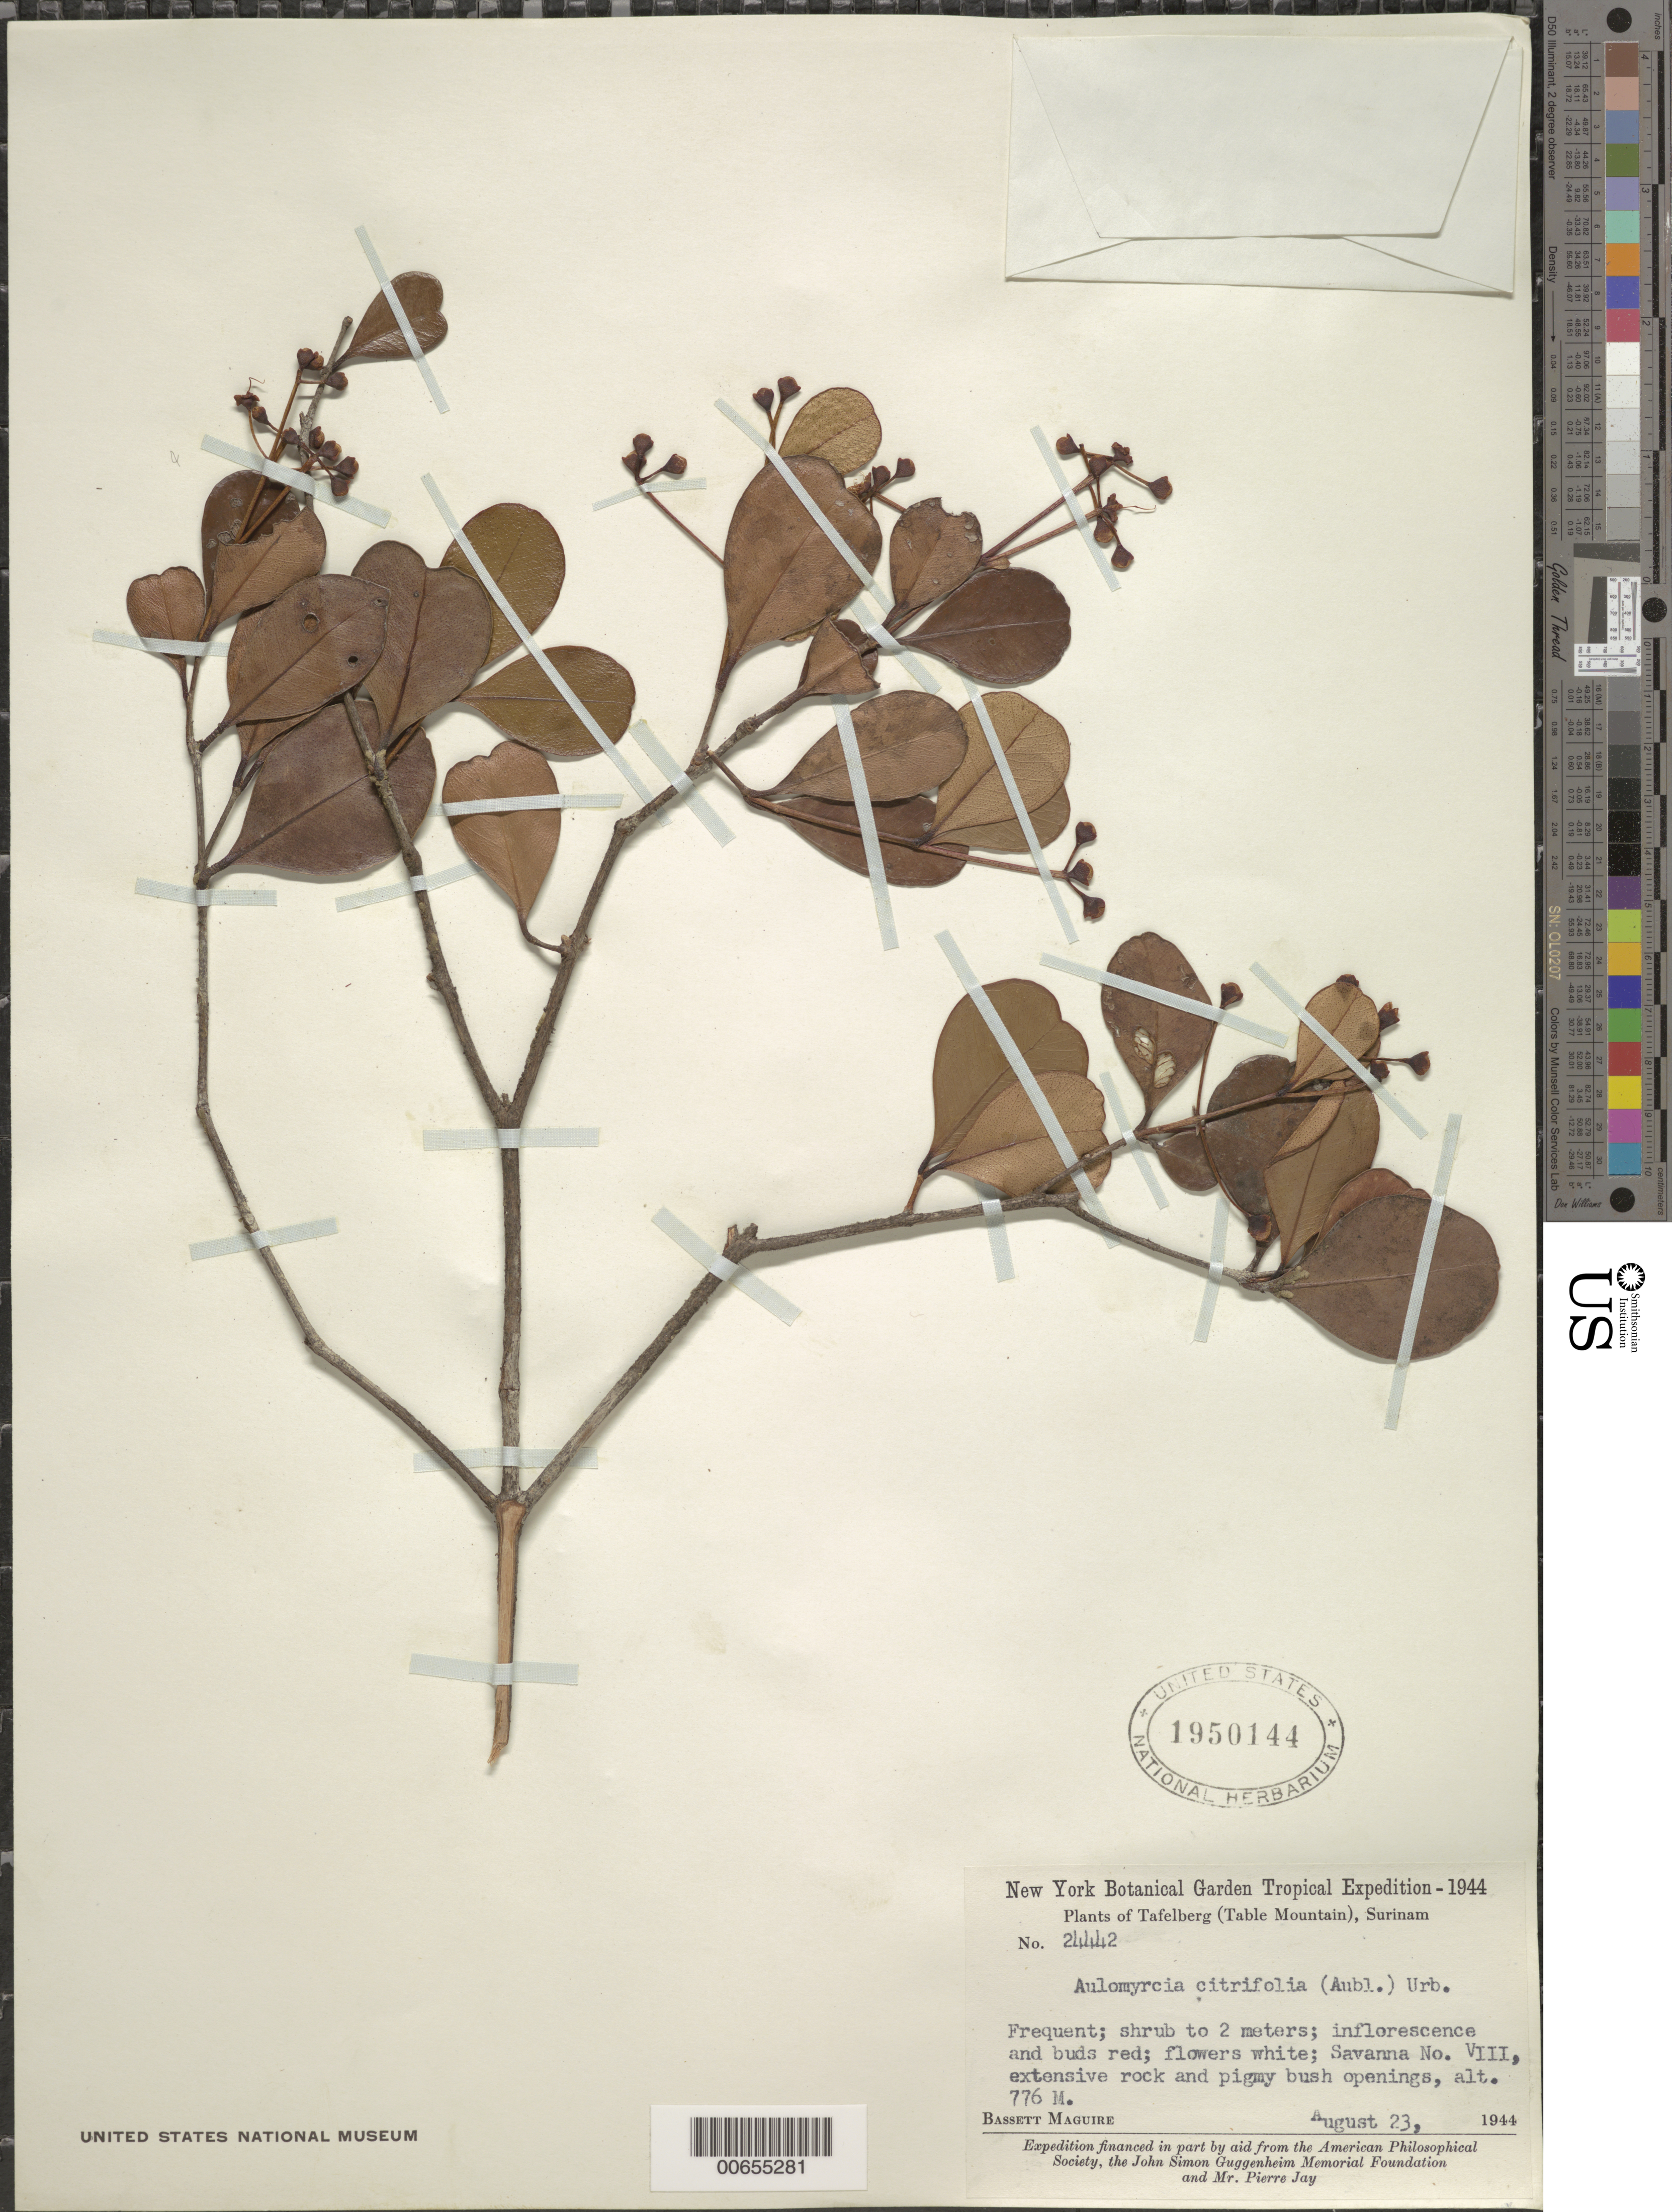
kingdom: Plantae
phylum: Tracheophyta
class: Magnoliopsida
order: Myrtales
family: Myrtaceae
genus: Myrcia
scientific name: Myrcia citrifolia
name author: (Aubl.) Urb.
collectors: B. Maguire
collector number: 24442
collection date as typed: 23-Aug-44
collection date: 1944-08-23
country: Suriname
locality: Tafelberg (Table Mountain), Savanna VIII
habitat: Extensive rock & pygmy bush openings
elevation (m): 776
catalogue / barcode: US 1950144